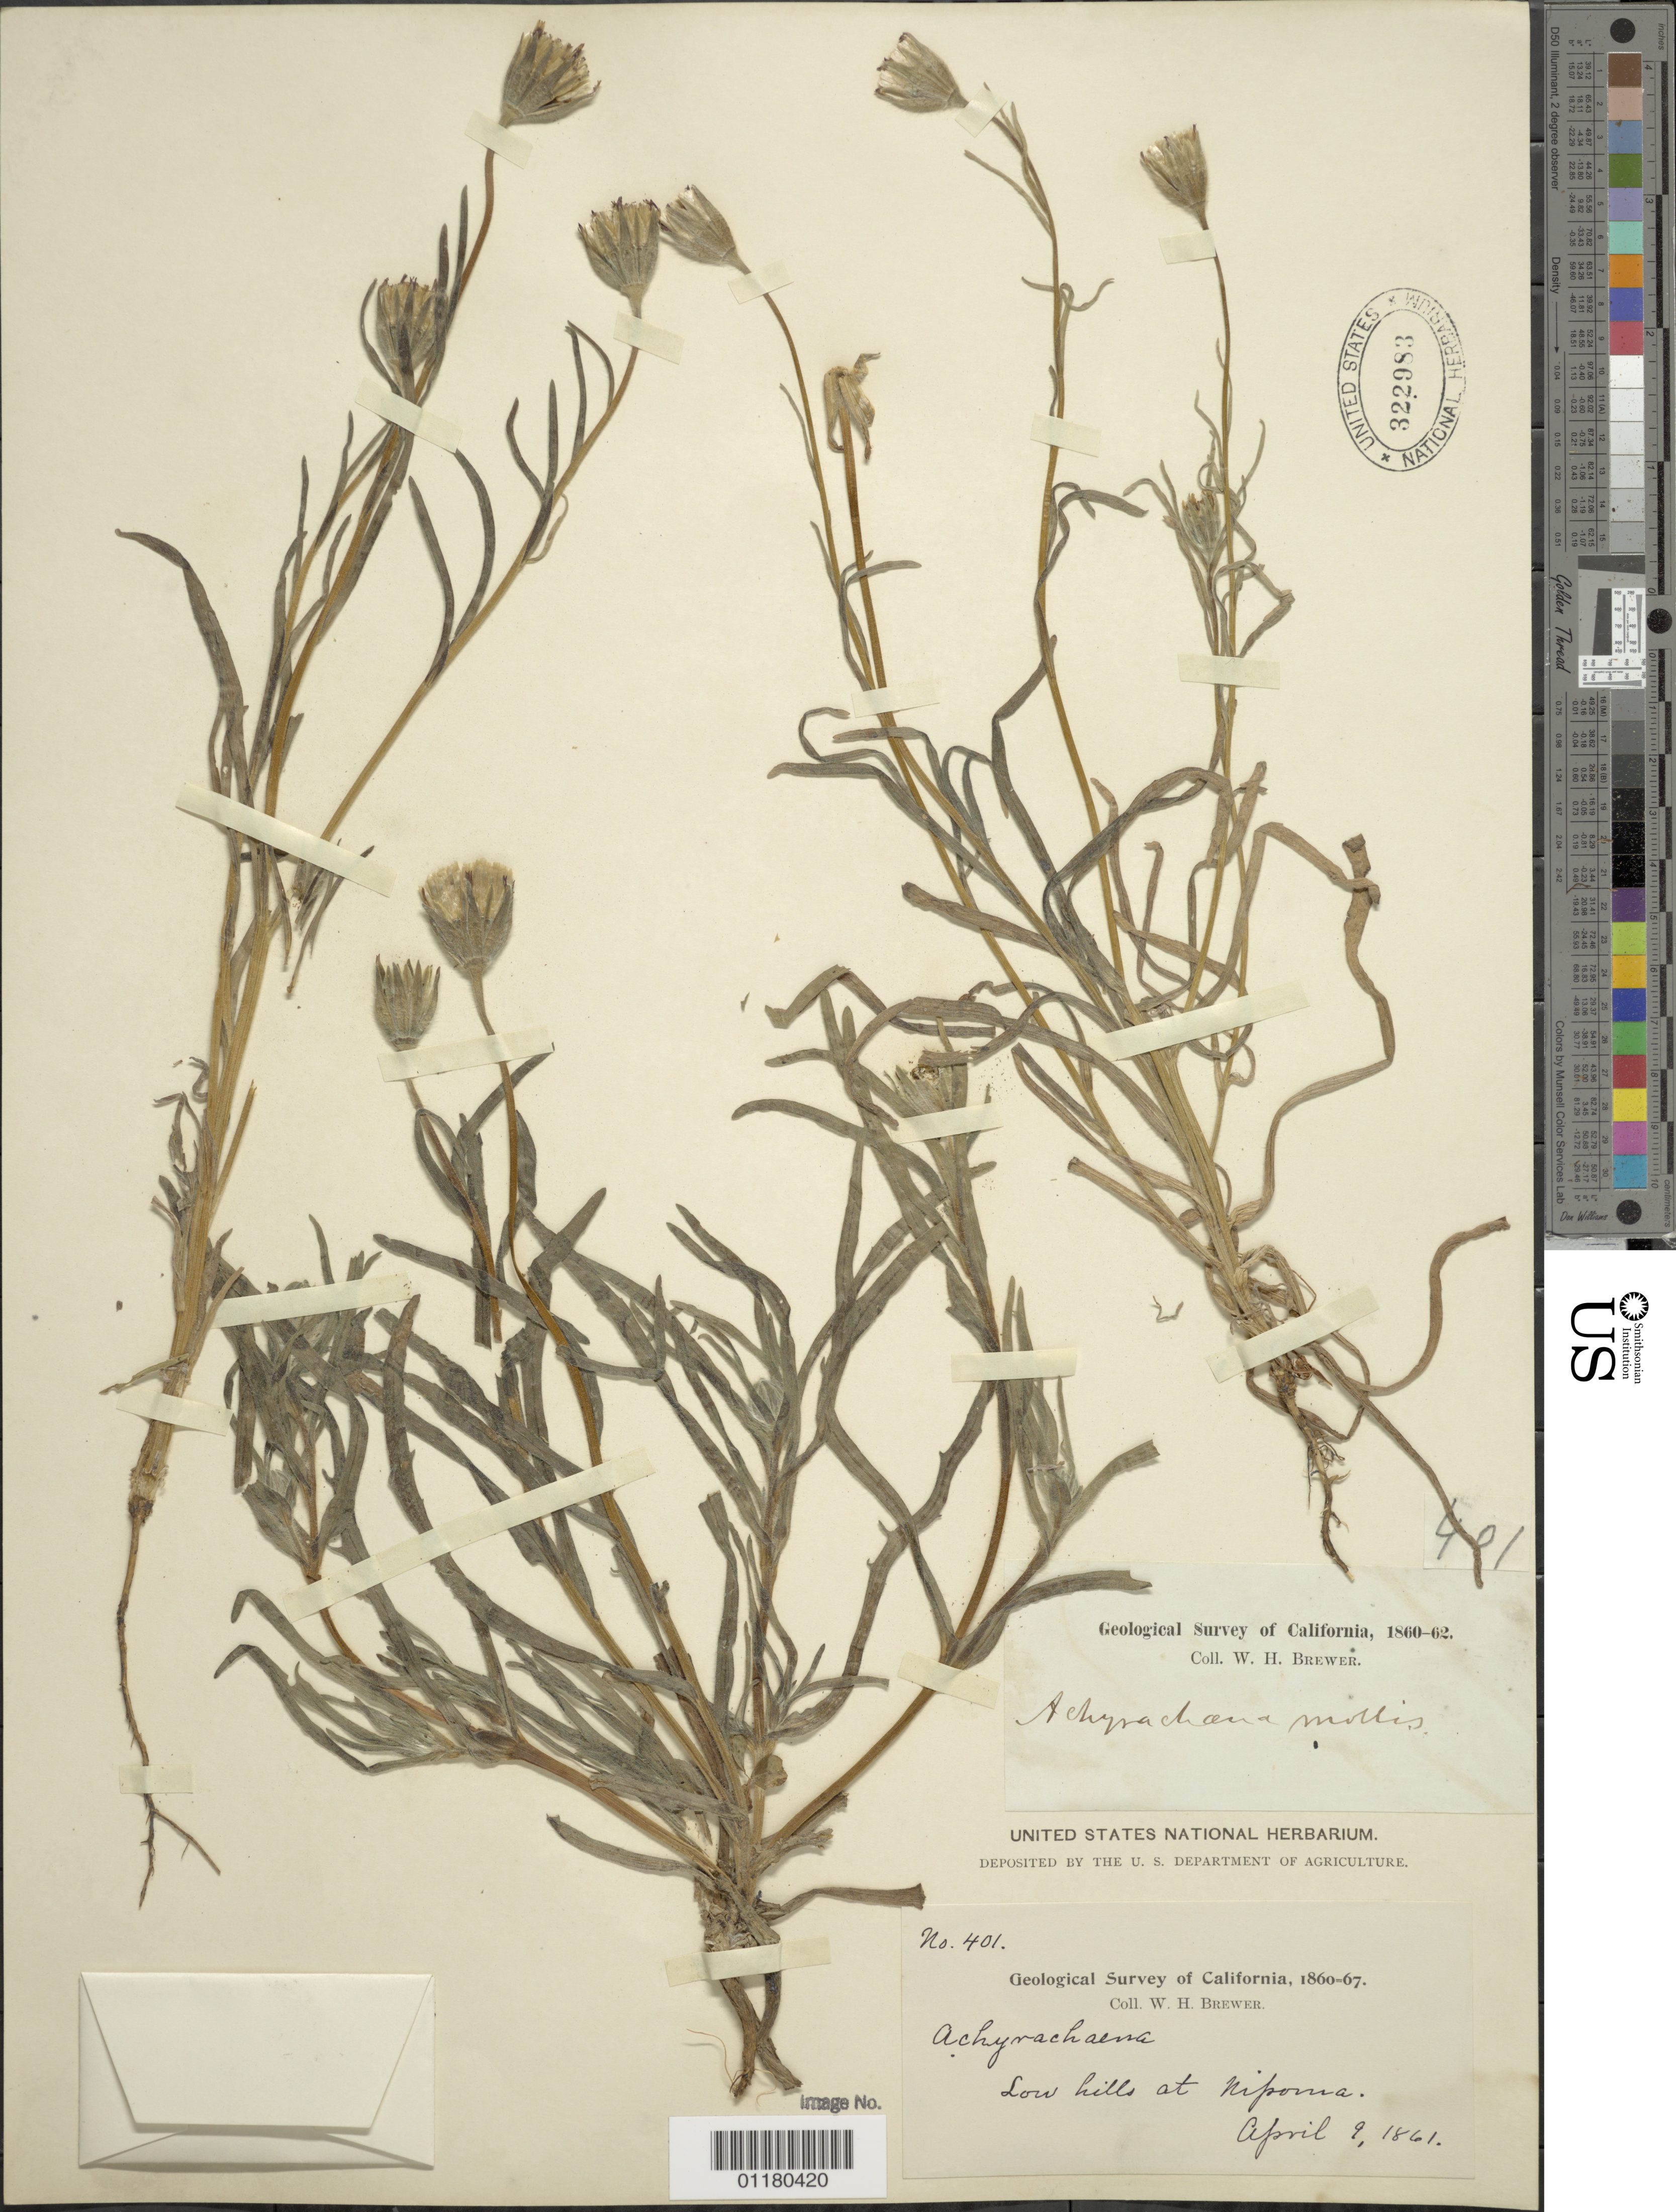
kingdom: Plantae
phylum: Tracheophyta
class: Magnoliopsida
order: Asterales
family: Asteraceae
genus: Achyrachaena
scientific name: Achyrachaena mollis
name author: Schauer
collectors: W. H. Brewer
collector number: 401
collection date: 1861-04-09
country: United States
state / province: California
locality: Low hills at Nipoma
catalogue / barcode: US 322983